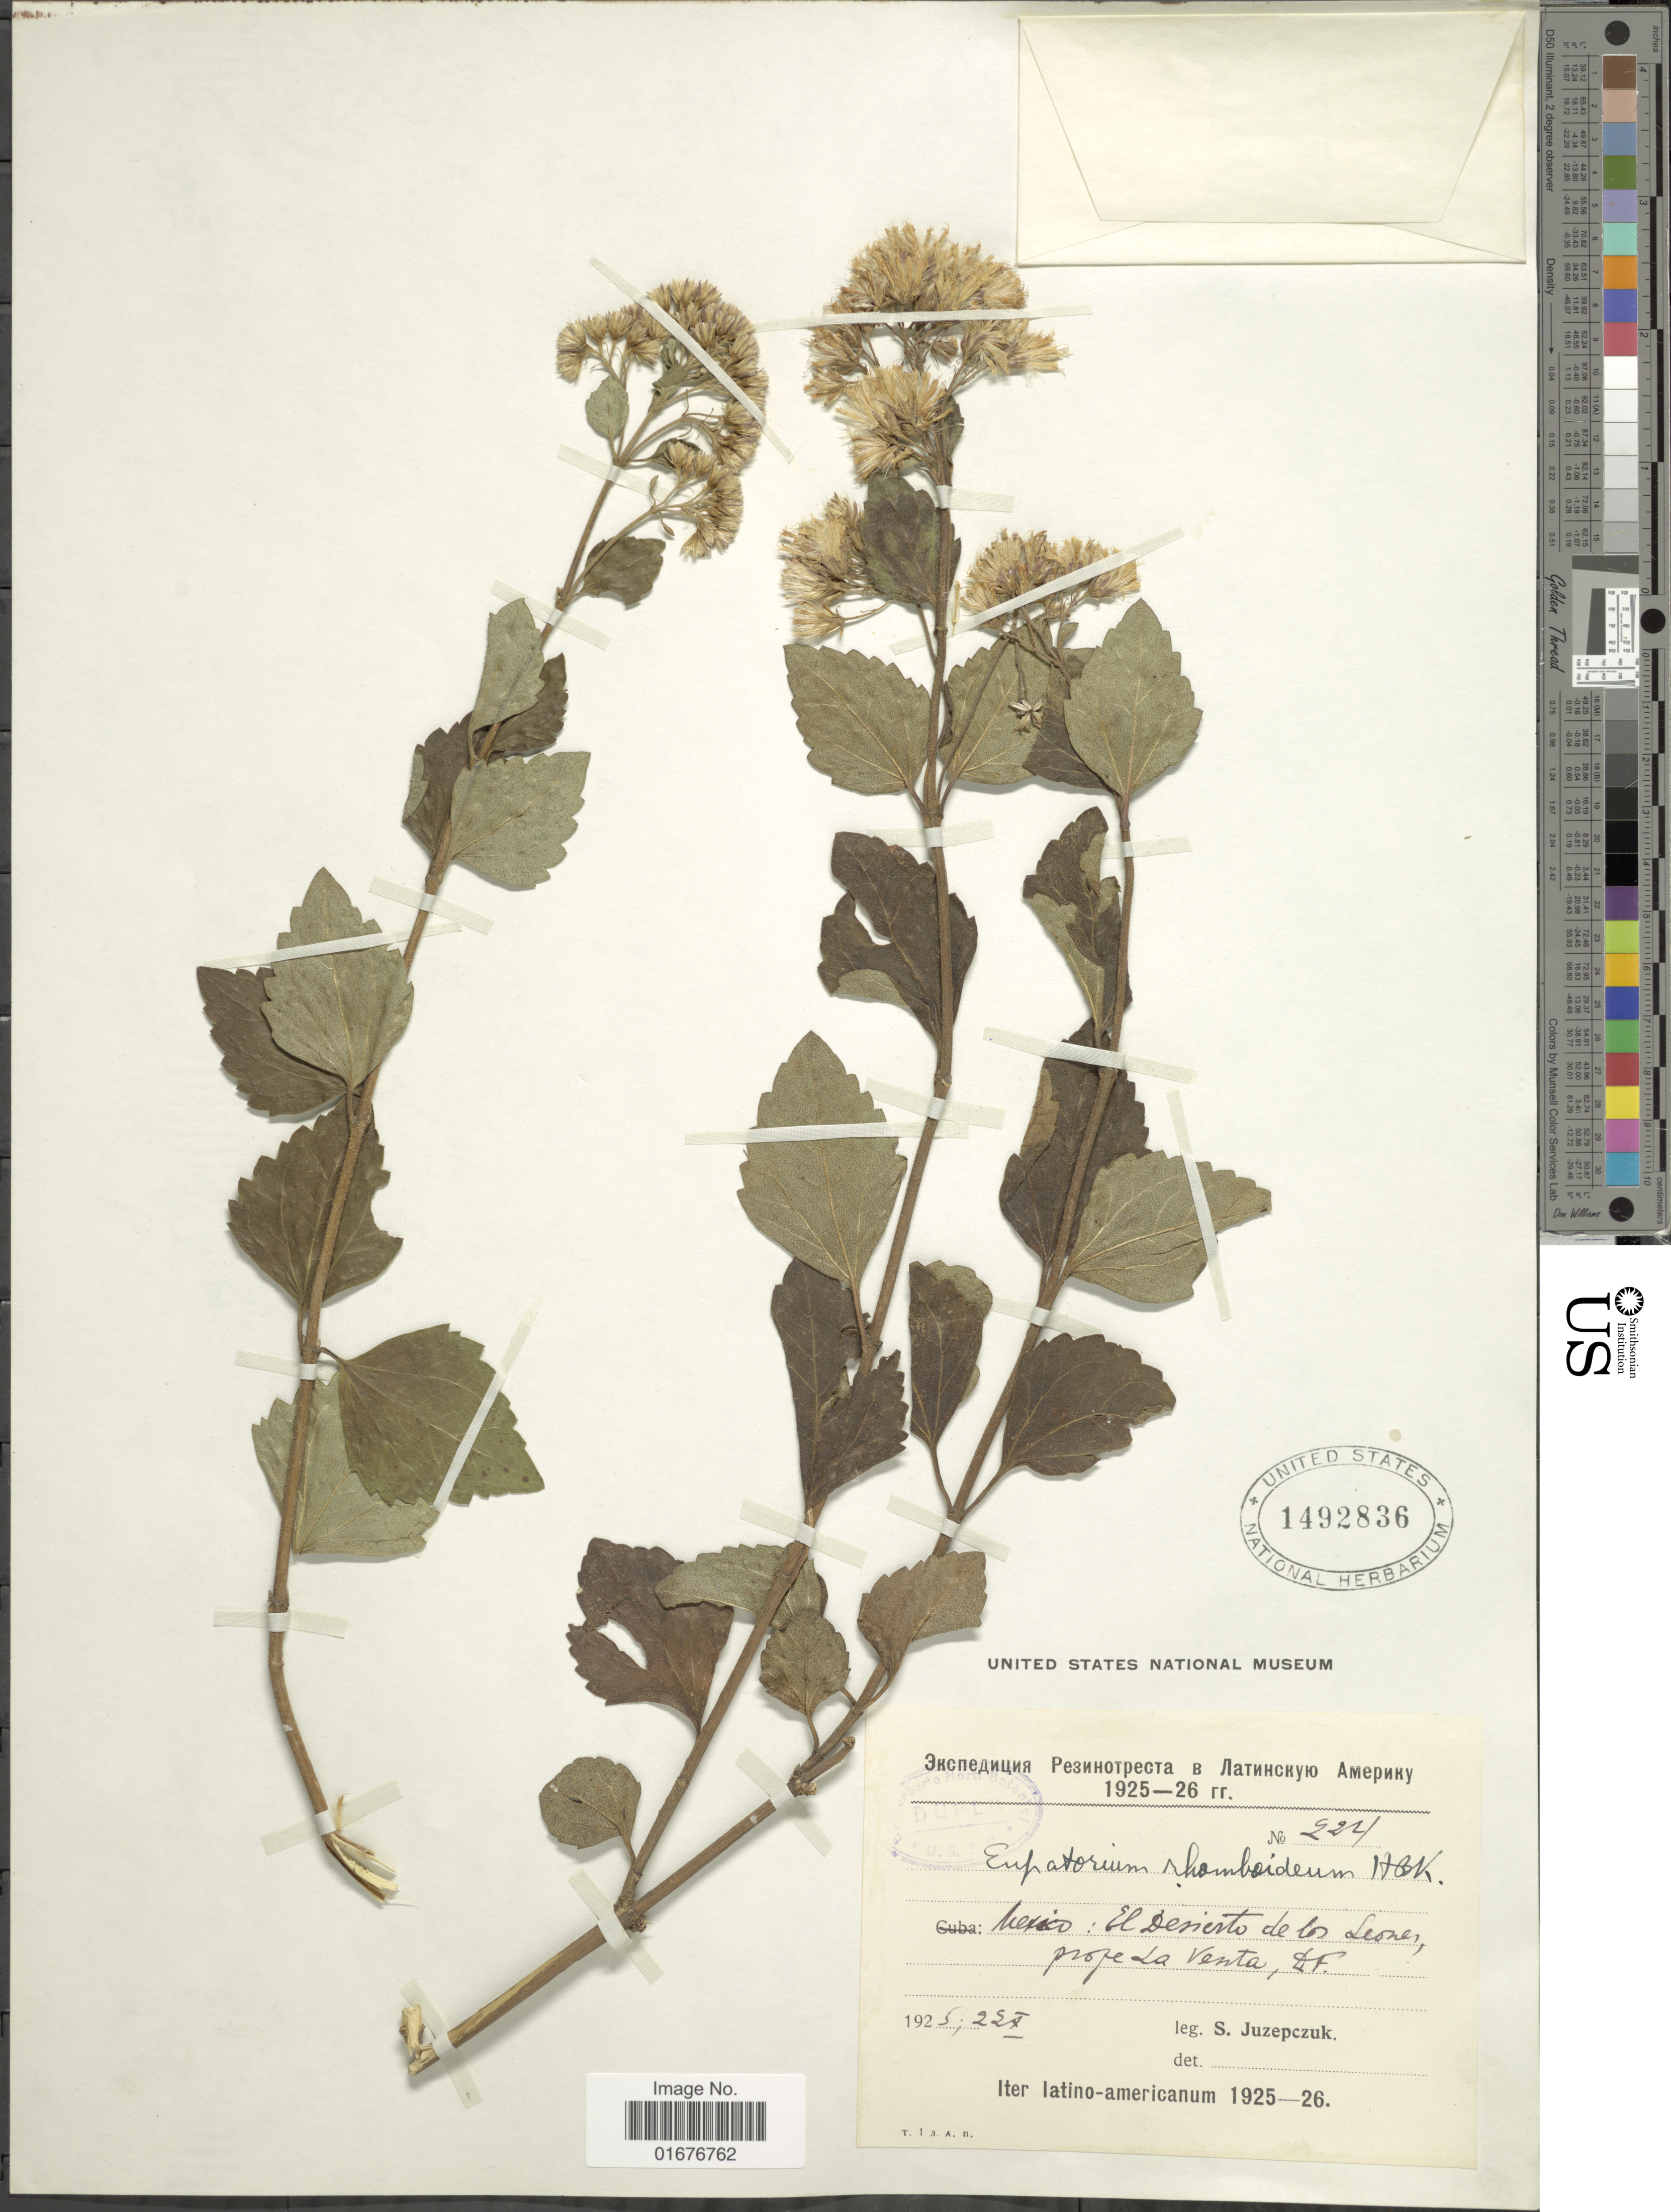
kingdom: Plantae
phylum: Tracheophyta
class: Magnoliopsida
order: Asterales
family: Asteraceae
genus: Ageratina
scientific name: Ageratina rhomboidea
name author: (Kunth) R.M. King & H. Rob.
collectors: S. V. Juzepczuk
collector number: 924*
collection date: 1925-10-22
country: Mexico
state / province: Distrito Federal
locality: El Desierto de los Leone, prope La Vente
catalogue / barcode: US 1492836